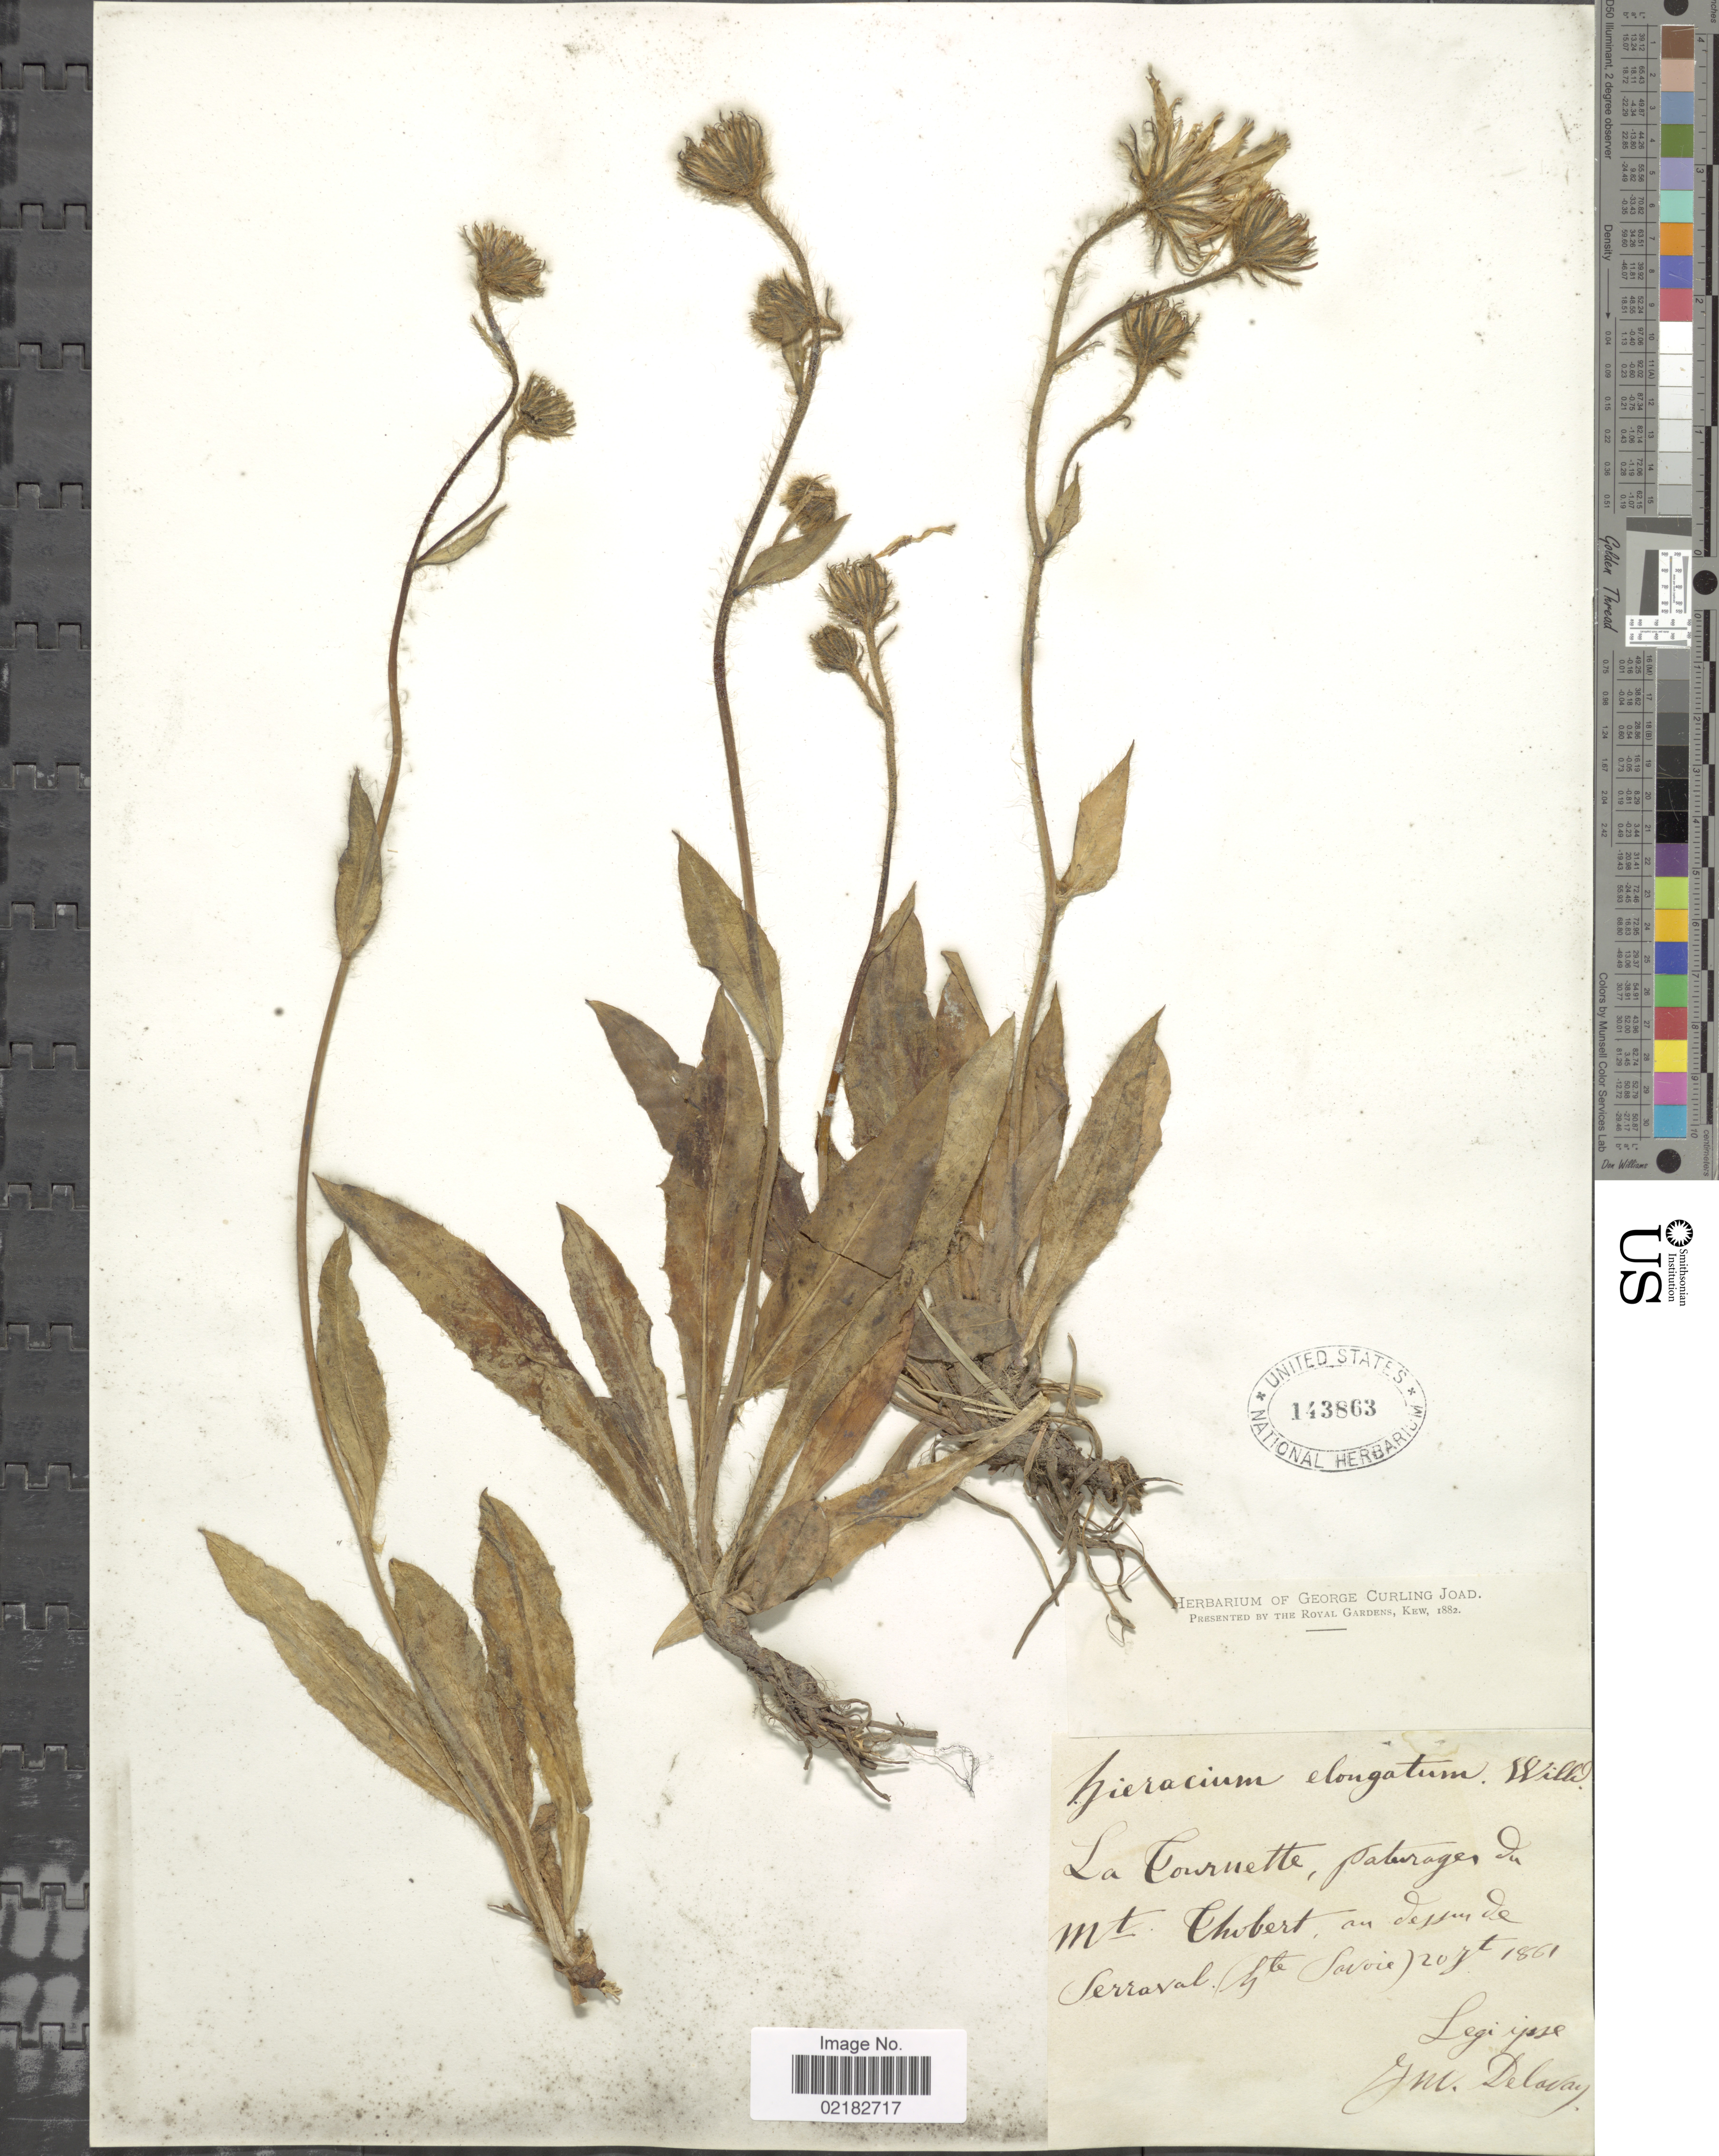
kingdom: Plantae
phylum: Tracheophyta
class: Magnoliopsida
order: Asterales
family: Asteraceae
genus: Hieracium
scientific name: Hieracium elongatum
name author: Froel.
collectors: J. Delavay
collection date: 1861-07-20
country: France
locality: La Cournette, parburagen du Mt. Chobert, au fejjen de Serraval (le Savoie) [interpreted]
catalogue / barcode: US 143863